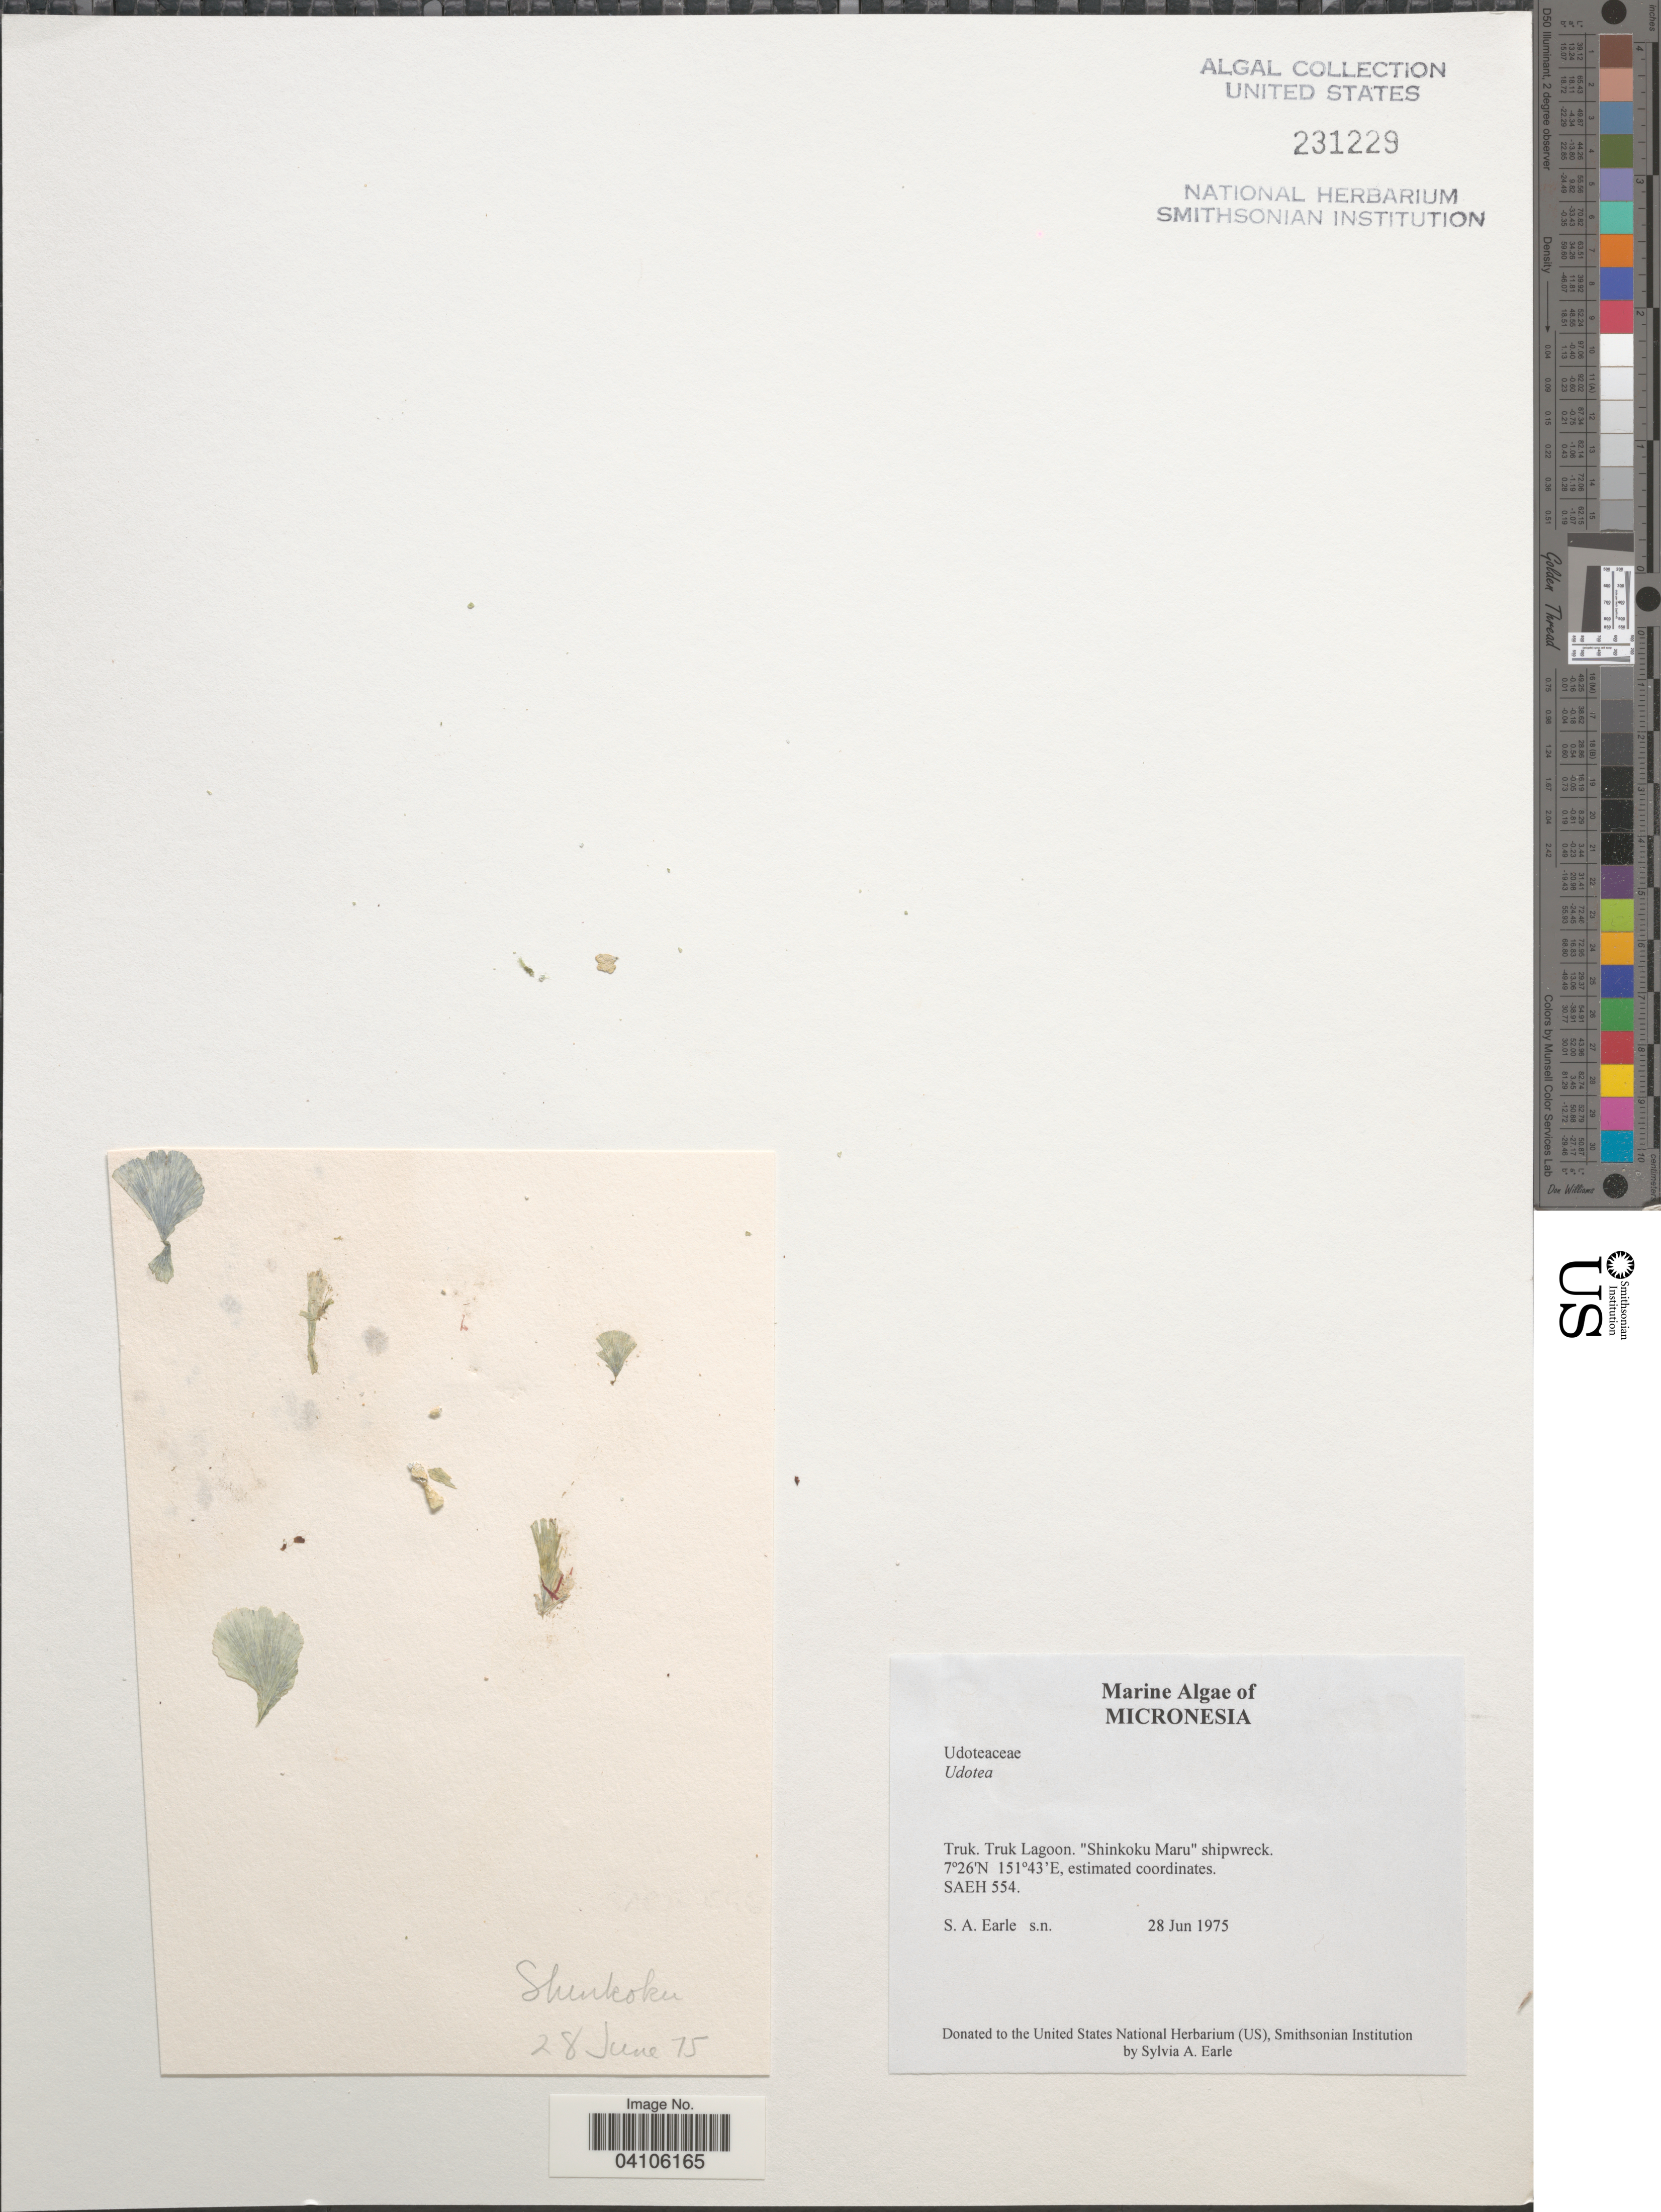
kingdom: Plantae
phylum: Chlorophyta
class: Ulvophyceae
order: Bryopsidales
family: Udoteaceae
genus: Udotea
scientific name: Udotea sp.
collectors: S. A. Earle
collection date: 1975-06-28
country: Micronesia, Federated States of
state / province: Truk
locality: Truk Lagoon. "Shinkoku Maru" shipwreck. SAEH 554.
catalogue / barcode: US 231229